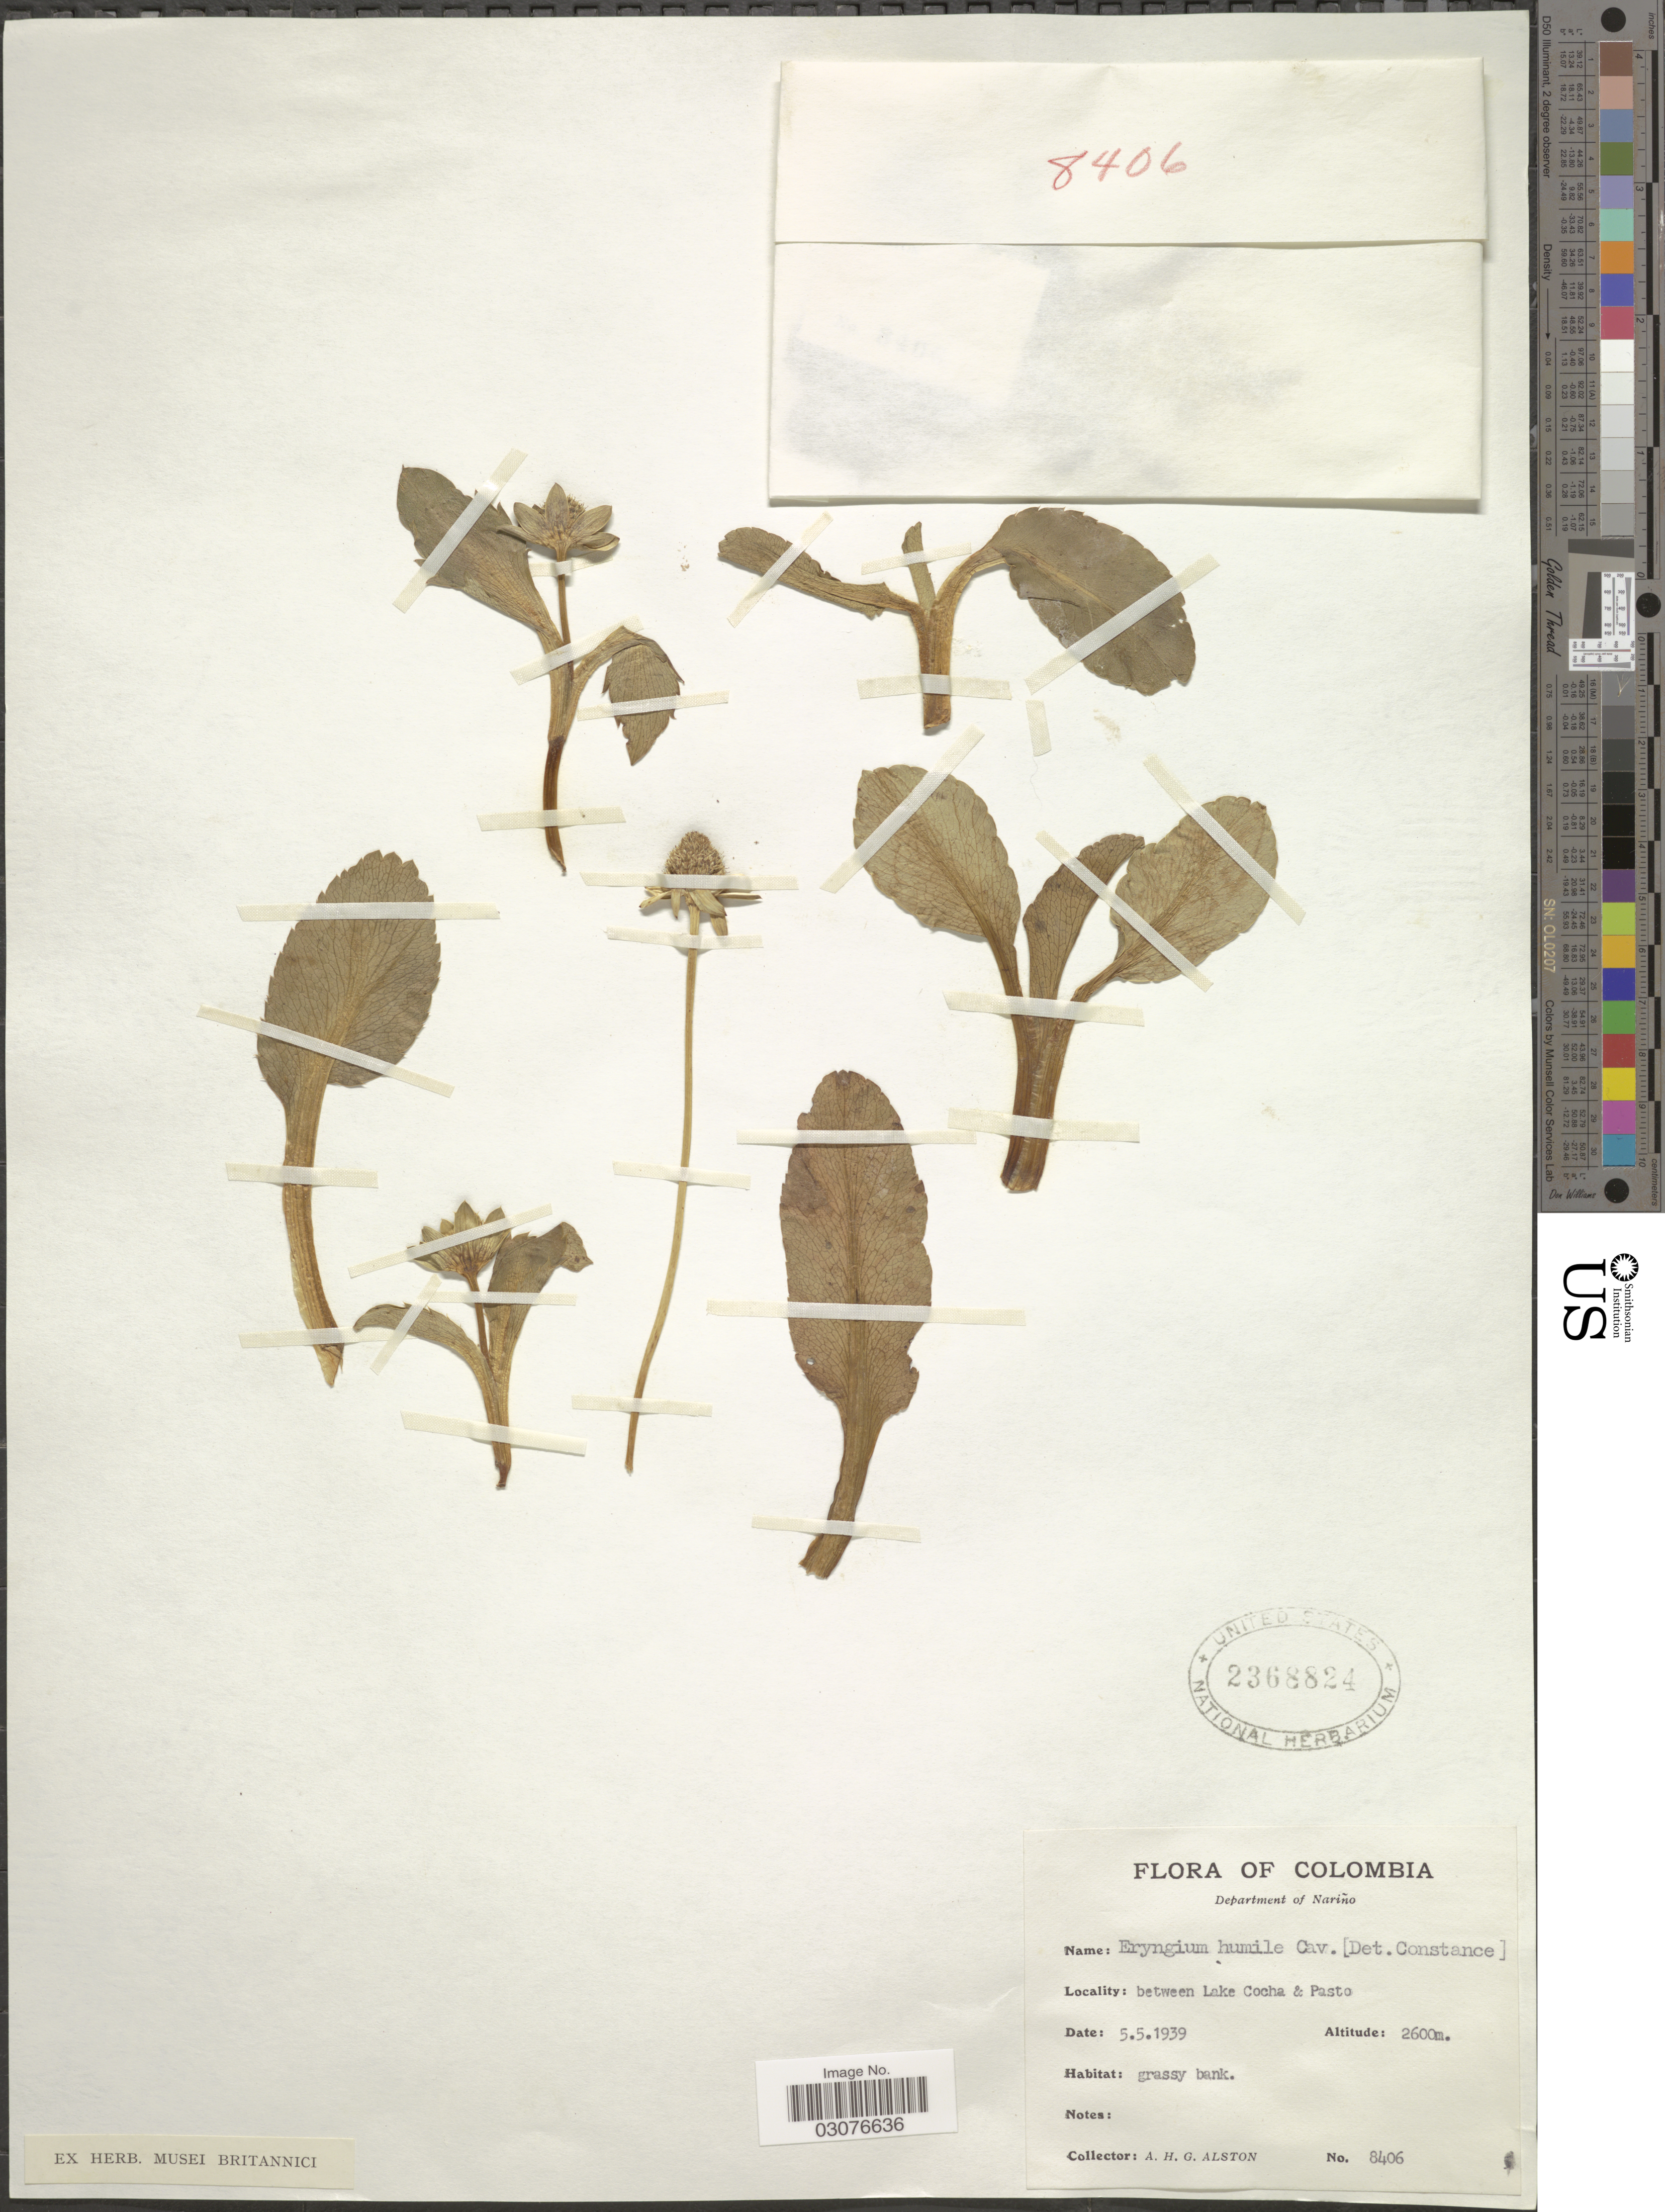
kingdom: Plantae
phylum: Tracheophyta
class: Magnoliopsida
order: Apiales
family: Apiaceae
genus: Eryngium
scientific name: Eryngium humile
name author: Cav.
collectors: A. H. Alston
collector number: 8406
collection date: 1939-05-05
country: Colombia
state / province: Nariño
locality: Department of Nariño, between Lake Cocha & Pasto.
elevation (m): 2600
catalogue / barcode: US 2368824